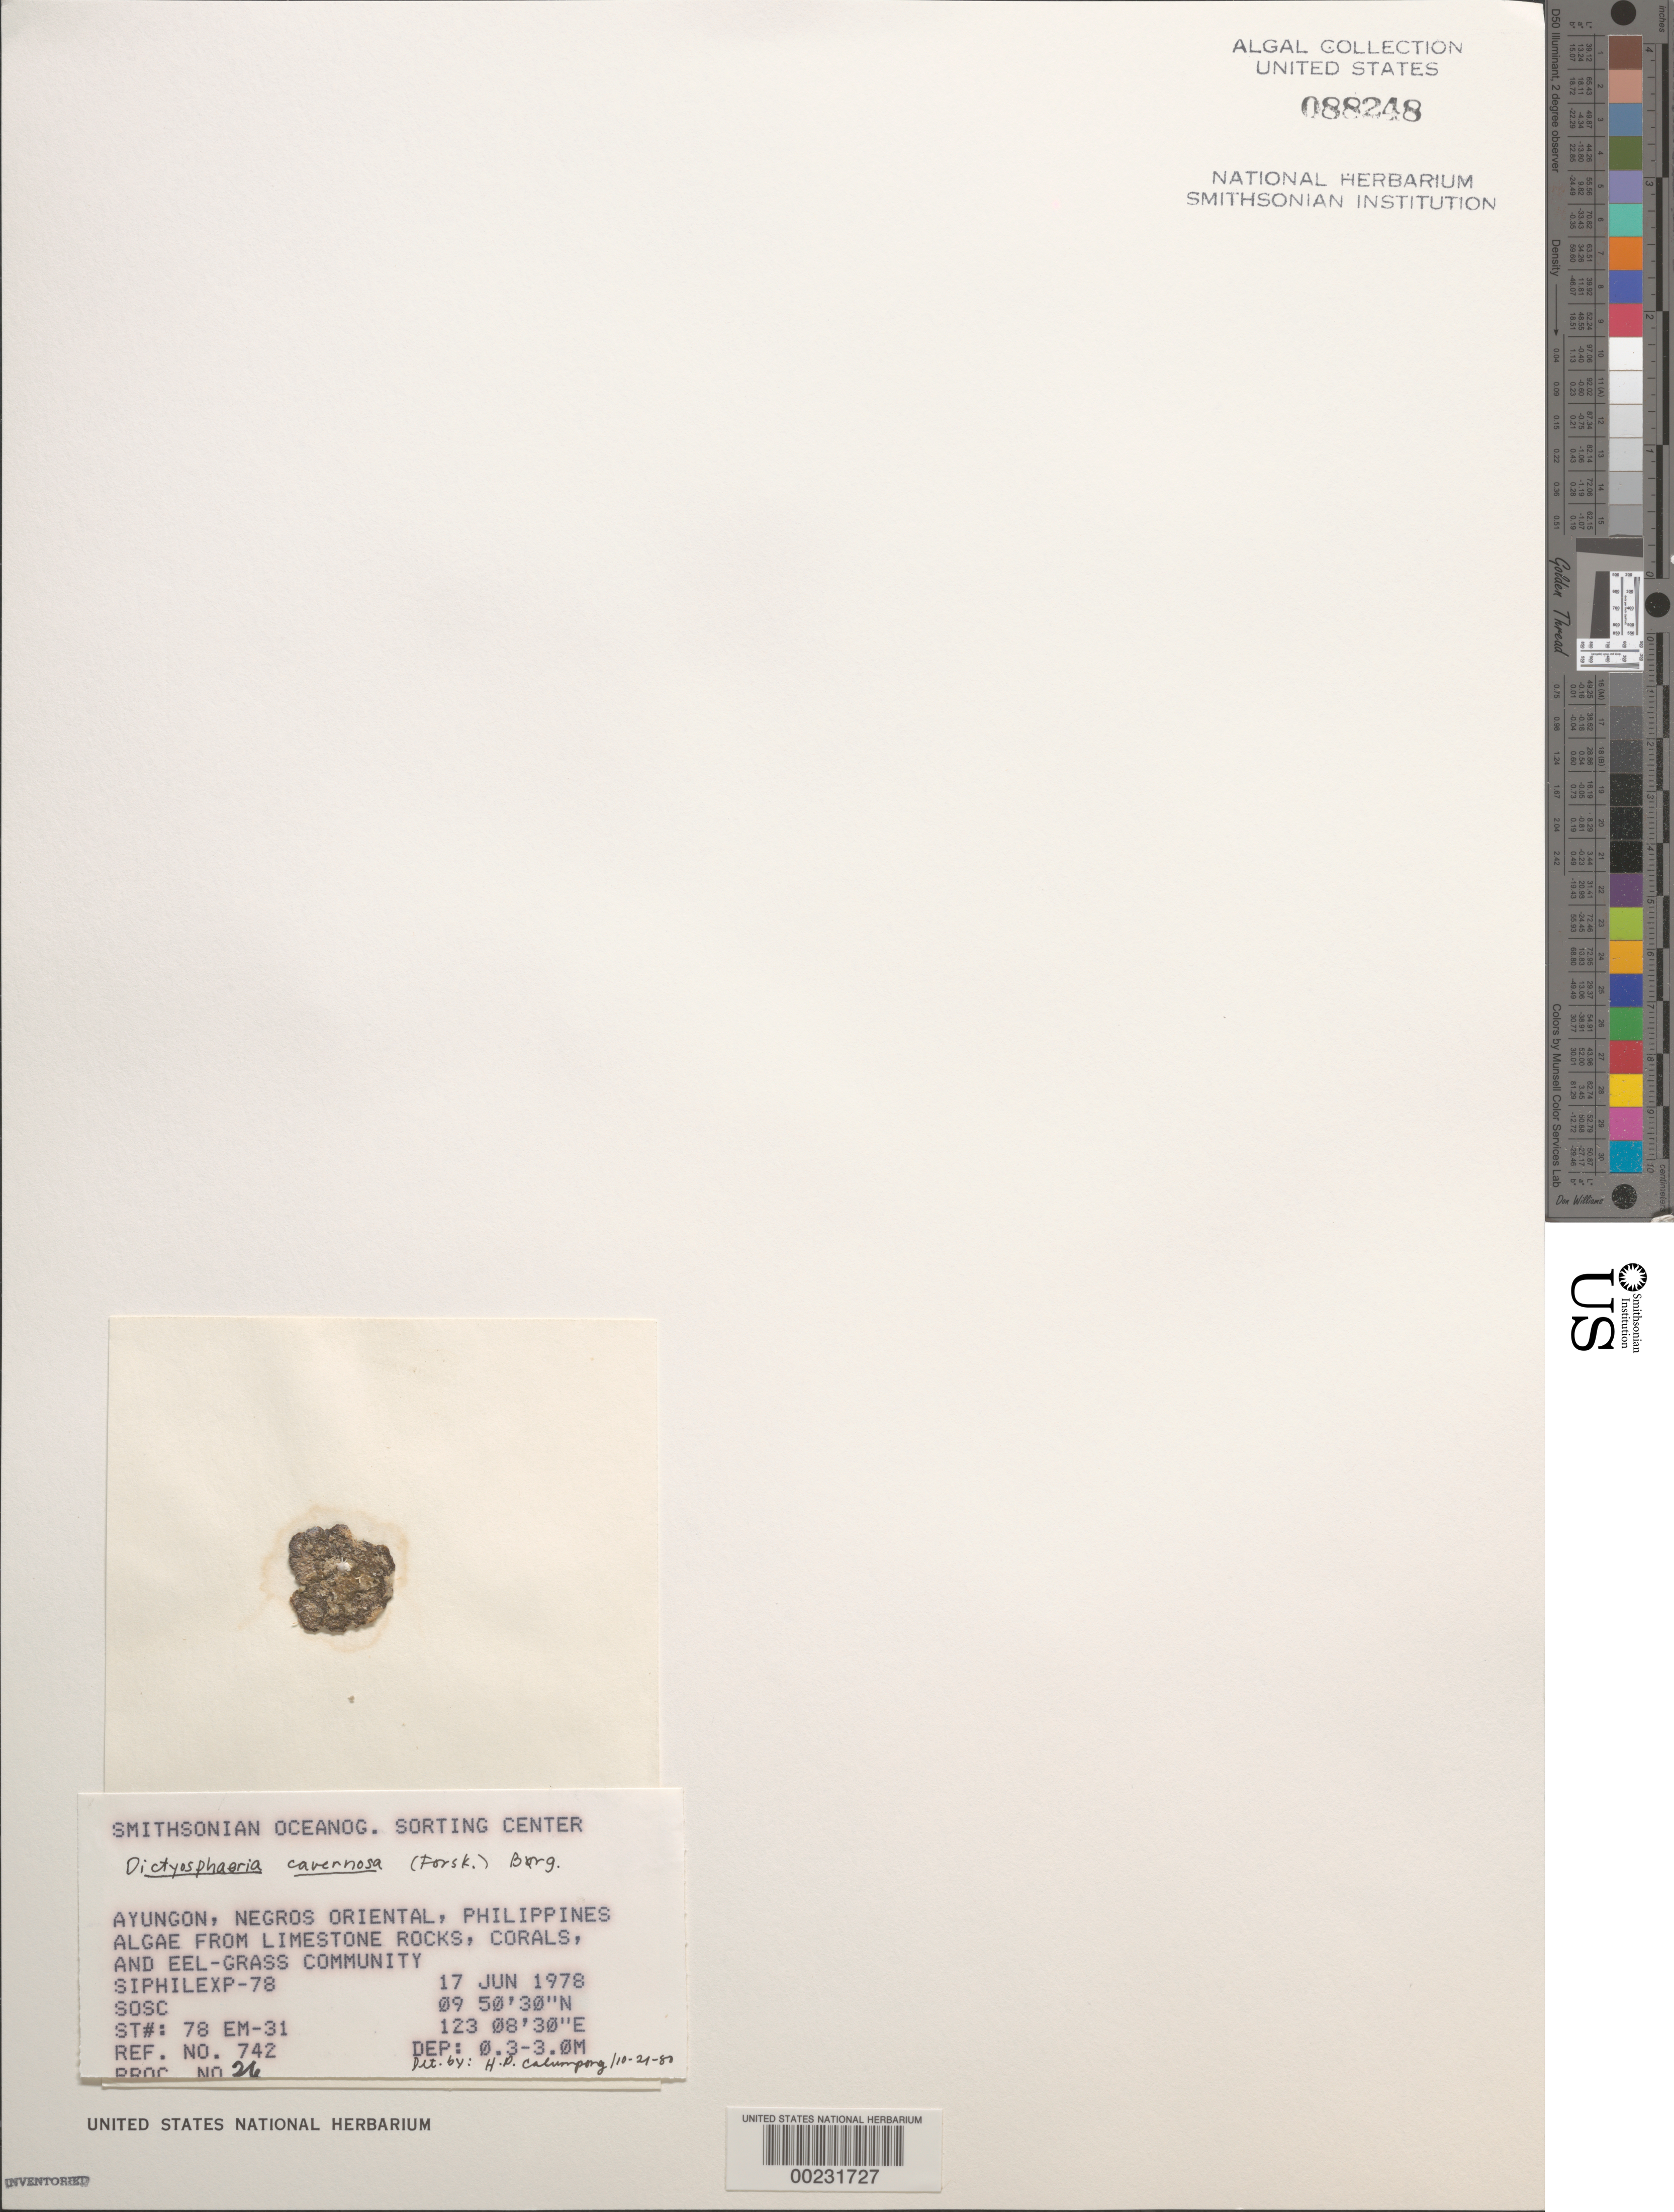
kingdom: Plantae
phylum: Chlorophyta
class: Ulvophyceae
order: Siphonocladales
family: Siphonocladaceae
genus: Dictyosphaeria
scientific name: Dictyosphaeria cavernosa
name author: (Forssk.) Børgesen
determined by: Calumpong, H. P.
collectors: SOSC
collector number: Station 78 Em-31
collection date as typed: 17 Jun 1978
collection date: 1978-06-17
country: Philippines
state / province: Central Visayas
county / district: Negros Oriental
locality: Ayungon, negros oriental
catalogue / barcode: US 88248